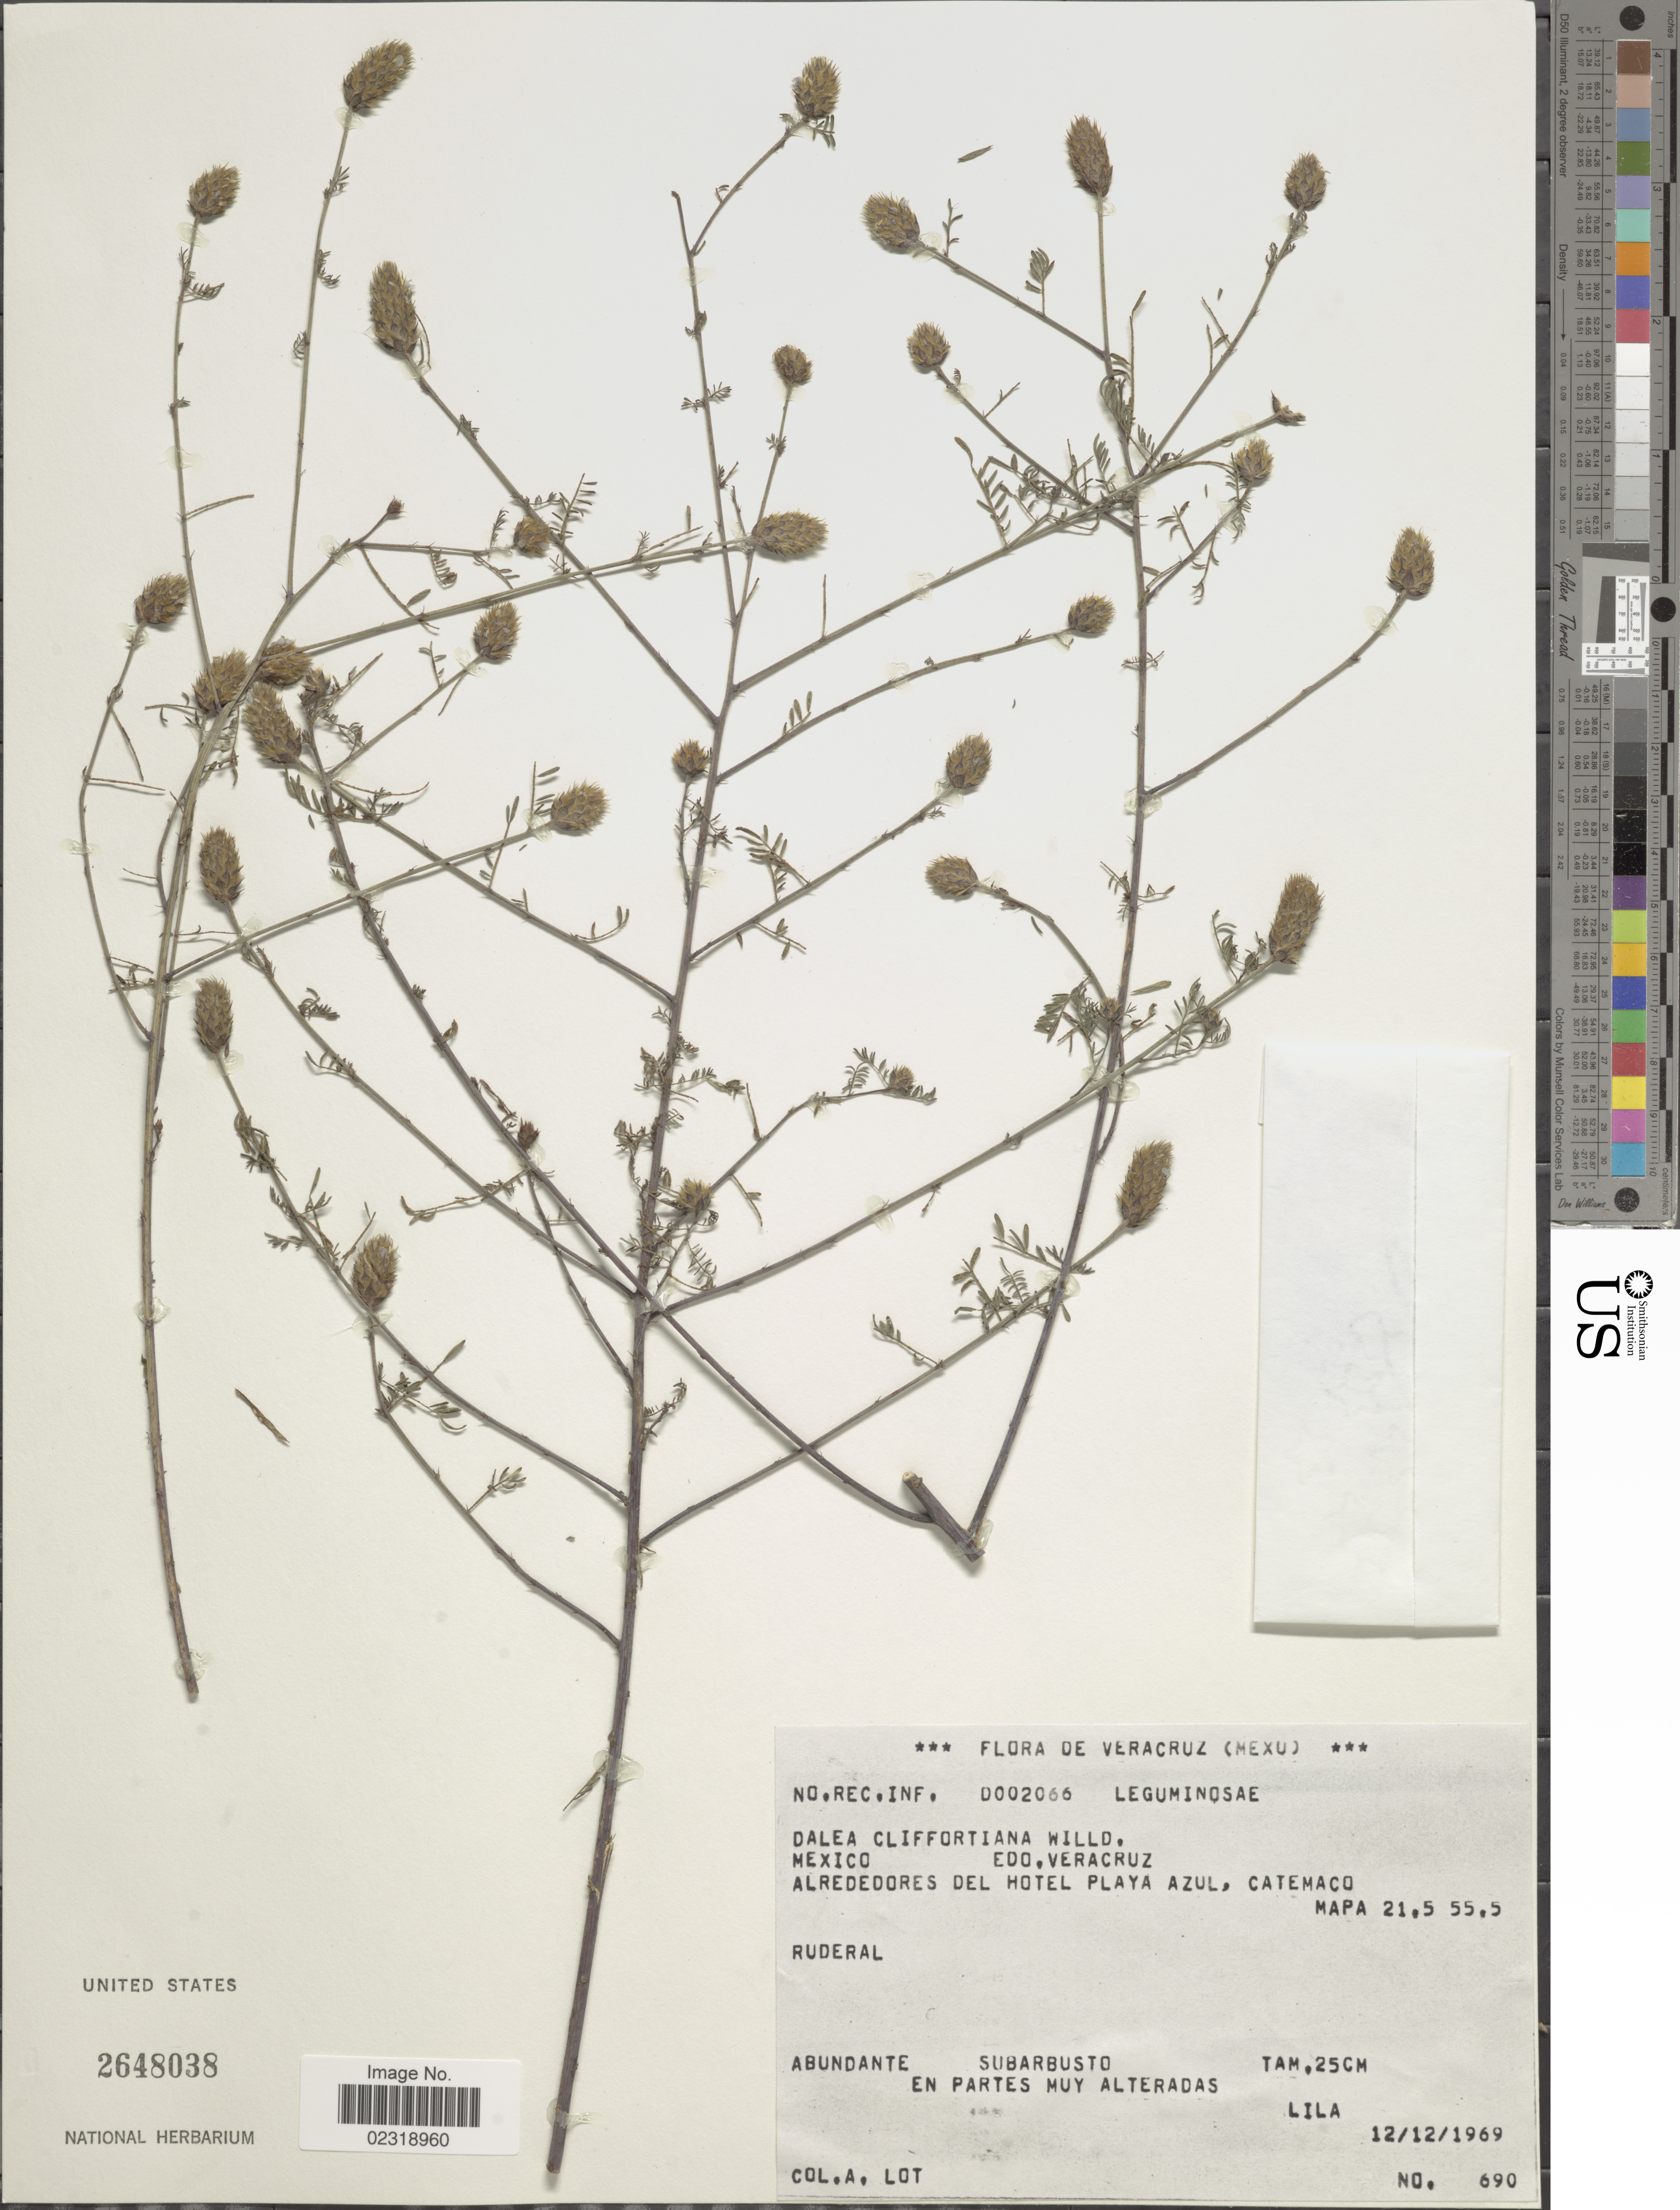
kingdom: Plantae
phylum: Tracheophyta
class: Magnoliopsida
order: Fabales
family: Fabaceae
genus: Dalea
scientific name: Dalea cliffortiana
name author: Willd.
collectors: Lot, A.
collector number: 690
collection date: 1969-12-12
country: Mexico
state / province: Veracruz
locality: VeraCruz, alrededores del Hotel Playa Azul, Catemaco, Mapa 21.5 55.5, ruderal.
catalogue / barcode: US 2648038